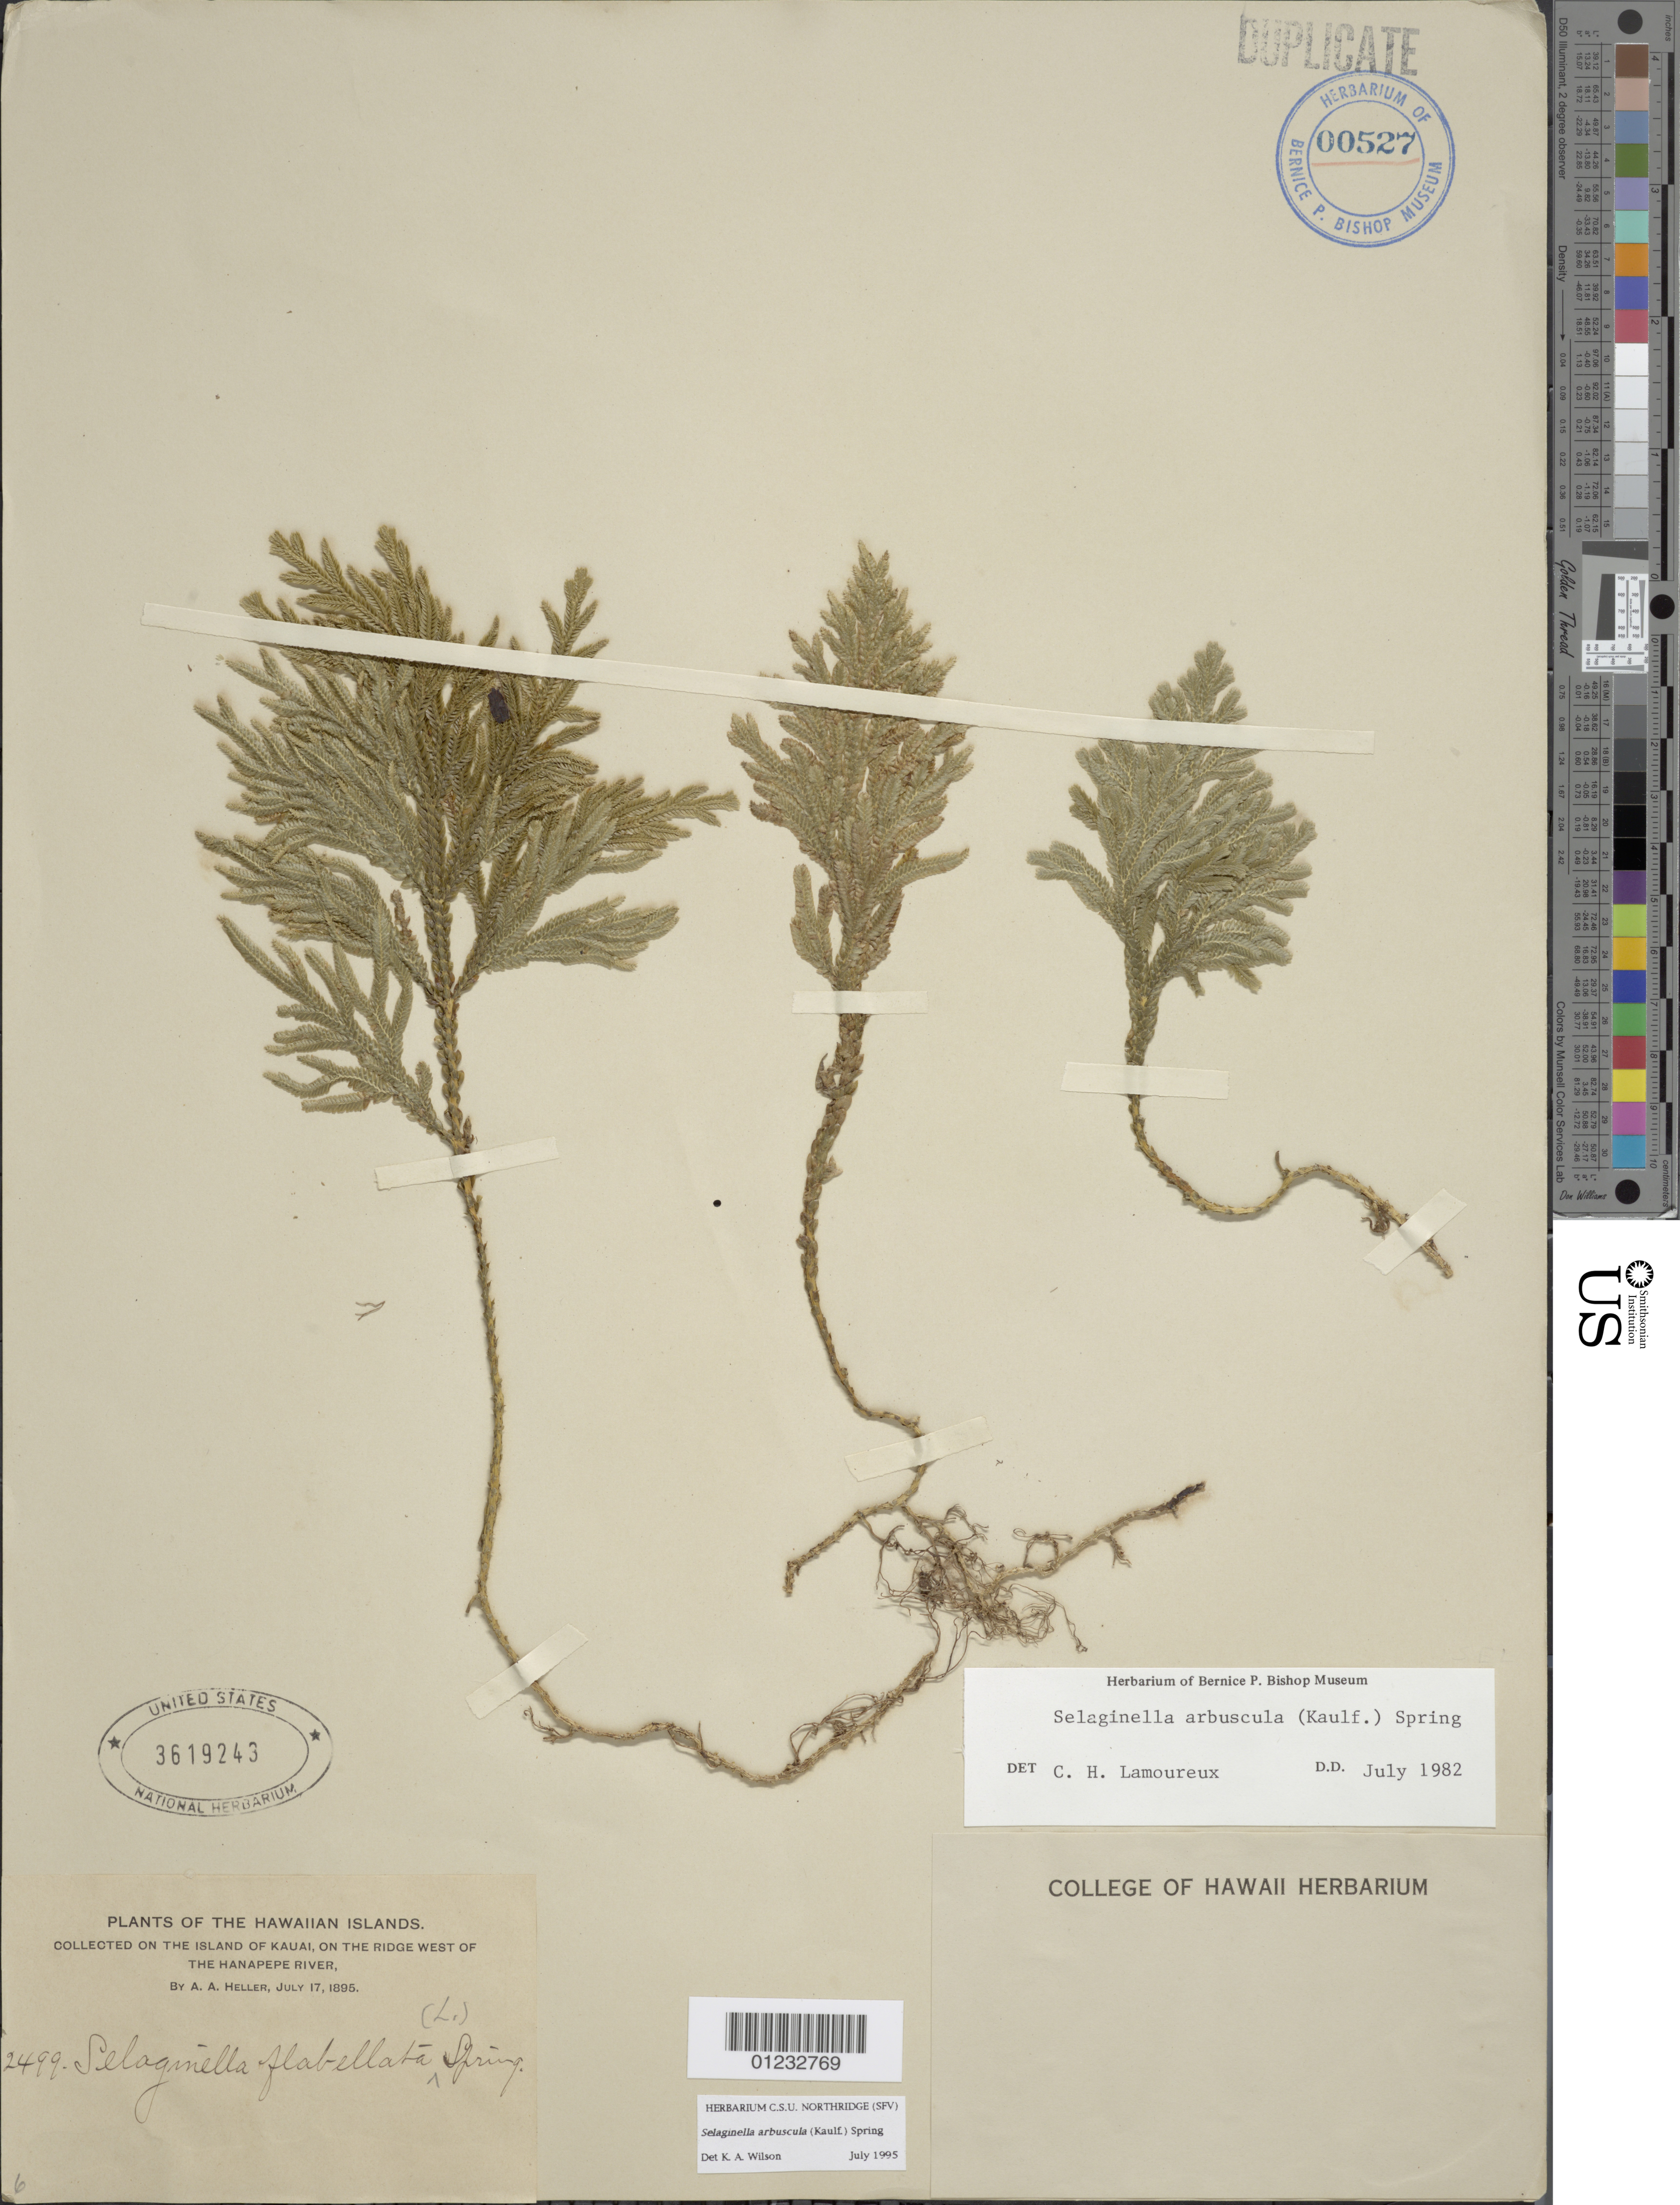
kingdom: Plantae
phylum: Tracheophyta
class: Lycopodiopsida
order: Selaginellales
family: Selaginellaceae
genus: Selaginella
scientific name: Selaginella arbuscula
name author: (Kualf.) Spring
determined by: Wilson, K. A.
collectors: A. A. Heller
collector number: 2499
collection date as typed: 17 Jul 1895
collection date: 1895-07-17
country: United States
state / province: Hawaii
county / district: Kaui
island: Kaua'i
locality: Ridge W of the Hanapepe River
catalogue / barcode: US 3619243